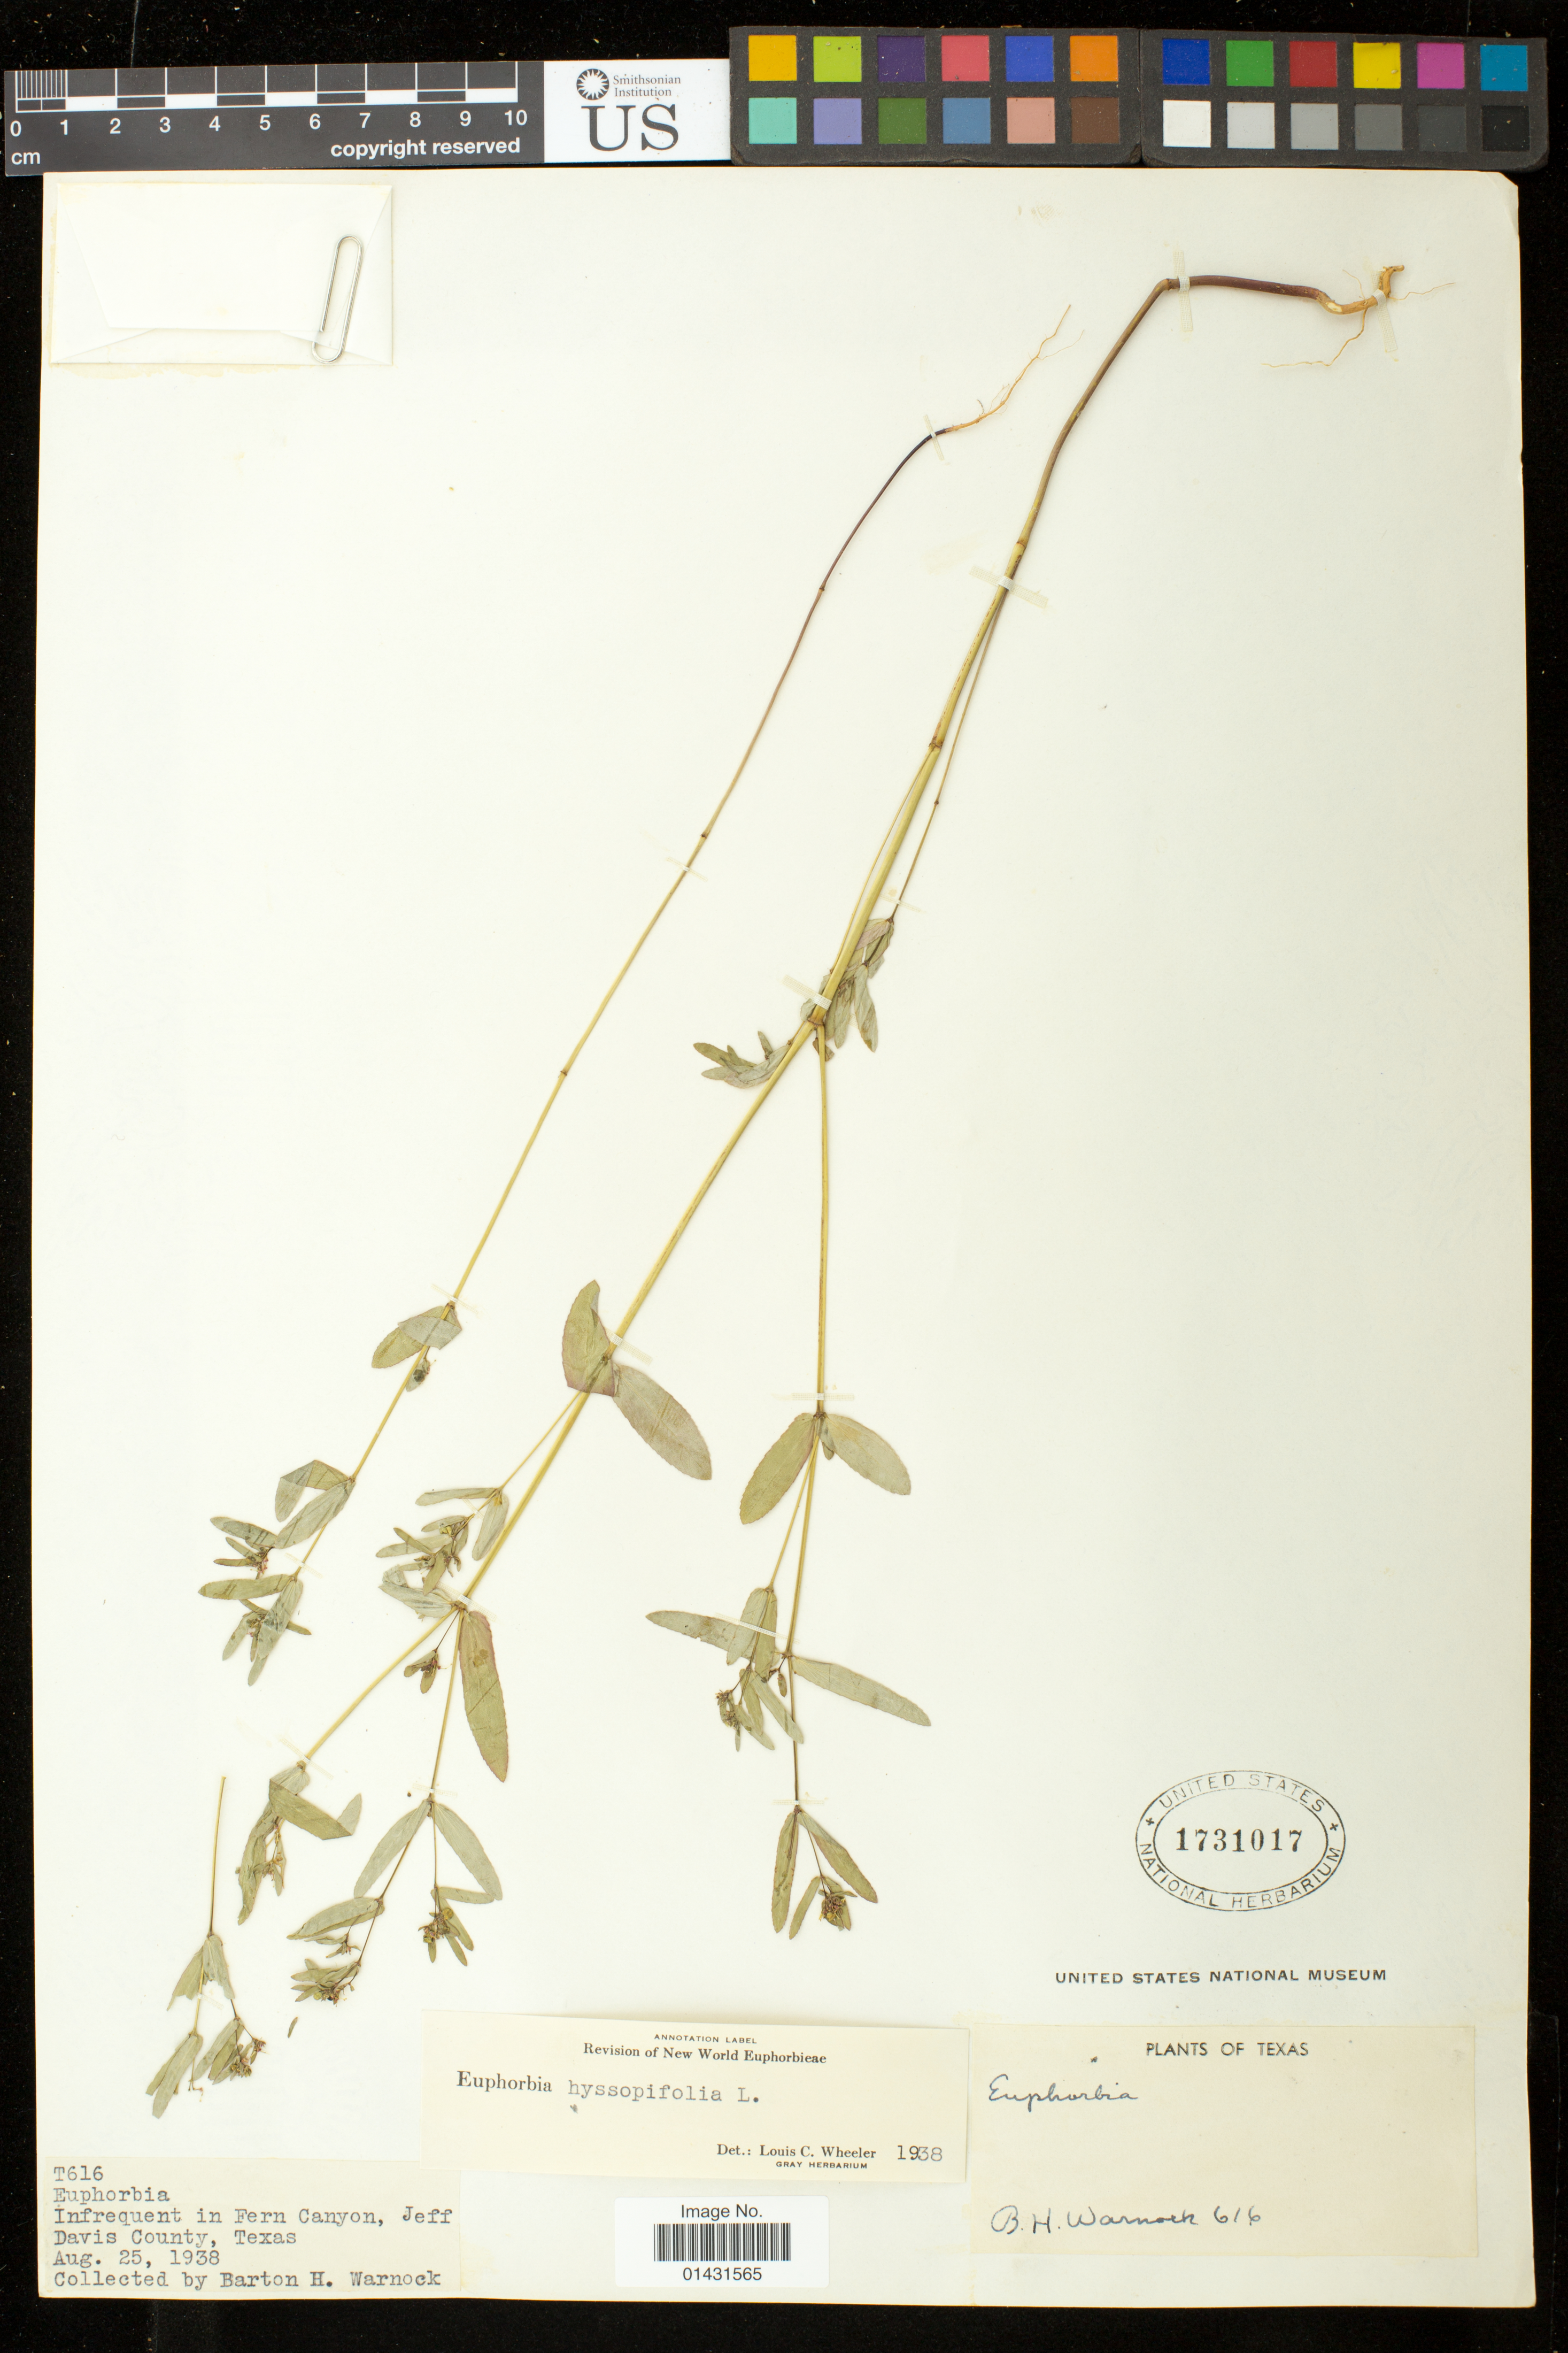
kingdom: Plantae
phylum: Tracheophyta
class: Magnoliopsida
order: Malpighiales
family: Euphorbiaceae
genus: Euphorbia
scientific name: Euphorbia hyssopifolia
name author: L.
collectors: B. H. Warnock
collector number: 616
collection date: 1938-08-25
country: United States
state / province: Texas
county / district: Jeff Davis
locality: Fern Canyon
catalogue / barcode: US 1731017